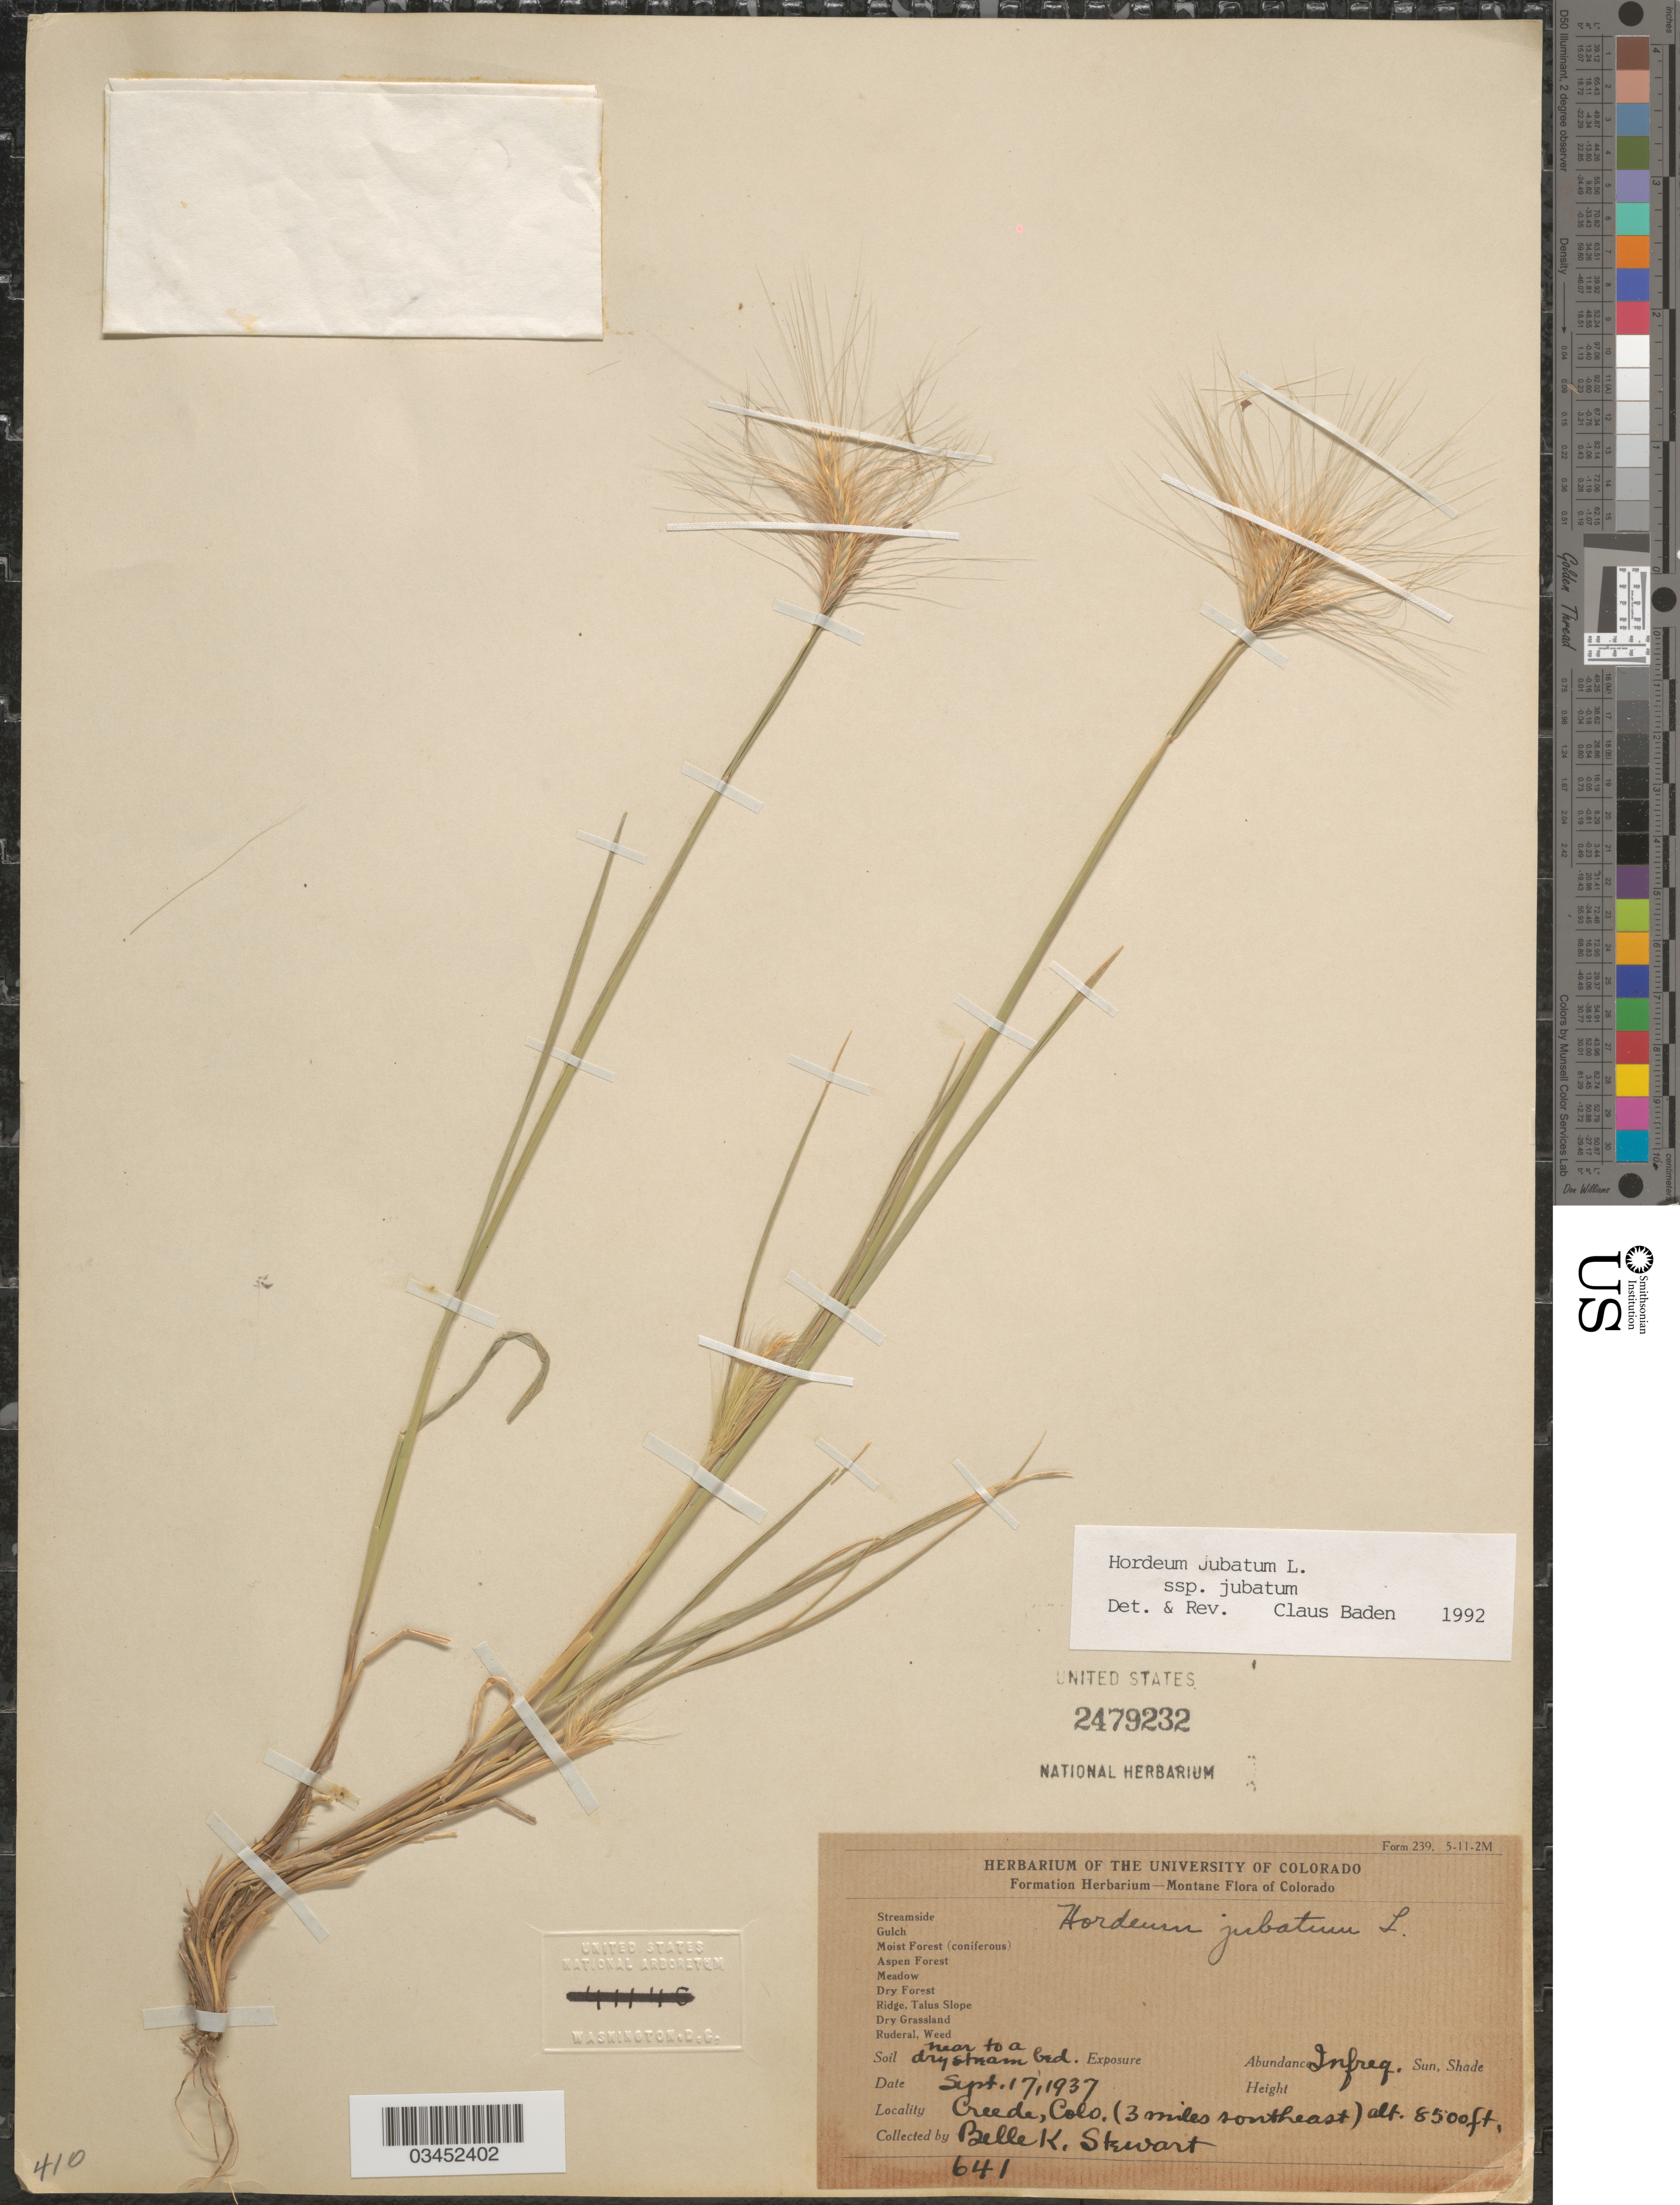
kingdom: Plantae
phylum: Tracheophyta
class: Liliopsida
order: Poales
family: Poaceae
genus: Hordeum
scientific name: Hordeum jubatum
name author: L.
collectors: B. Stewart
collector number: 641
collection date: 1937-09-17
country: United States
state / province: Colorado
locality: Near to a dry stream bed. Creede, (3 miles southeast).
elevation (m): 2591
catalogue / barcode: US 2479232